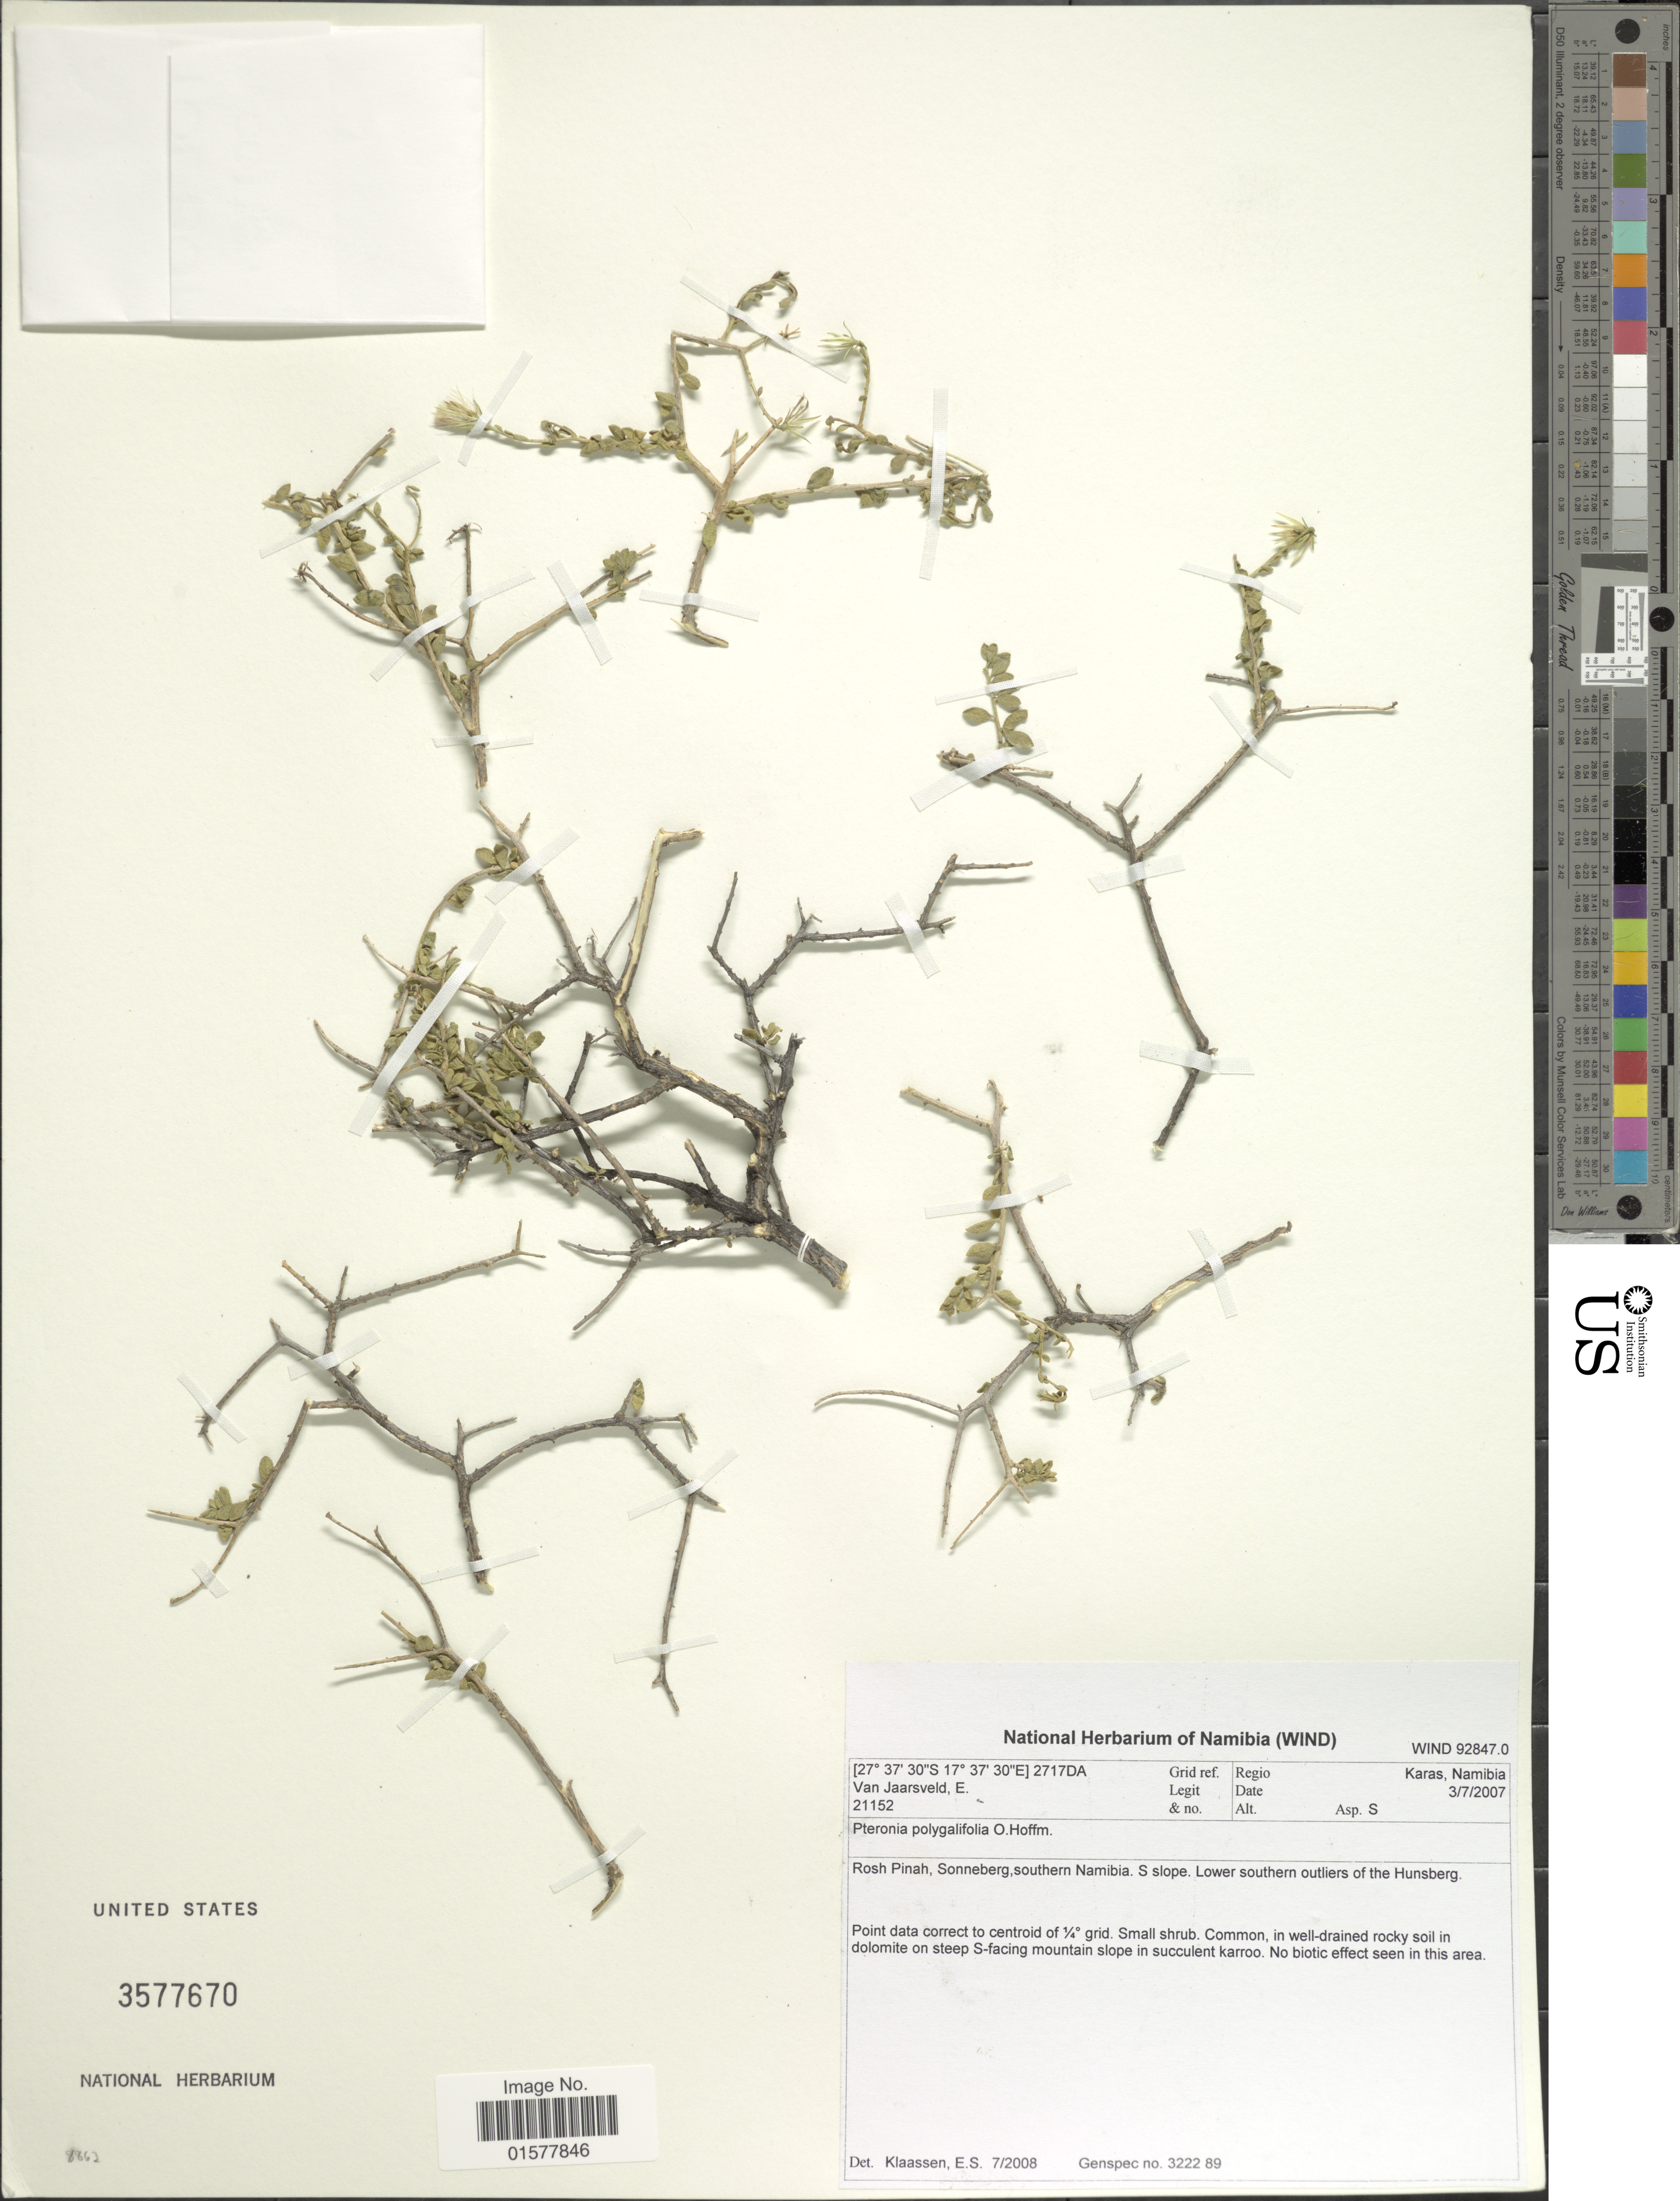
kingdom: Plantae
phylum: Tracheophyta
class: Magnoliopsida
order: Asterales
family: Asteraceae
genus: Pteronia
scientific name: Pteronia polygalifolia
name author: O. Hoffm.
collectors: E. van Jaarsveld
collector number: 21152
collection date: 2007-07-03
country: Namibia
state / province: Karas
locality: Grid ref. 2717DA, Regio Karas, Namibia, Rosh Pinah, Sonneberg, southern Namibia, S. slope. Lower southern outliers of the Hunsberg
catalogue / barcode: US 3577670